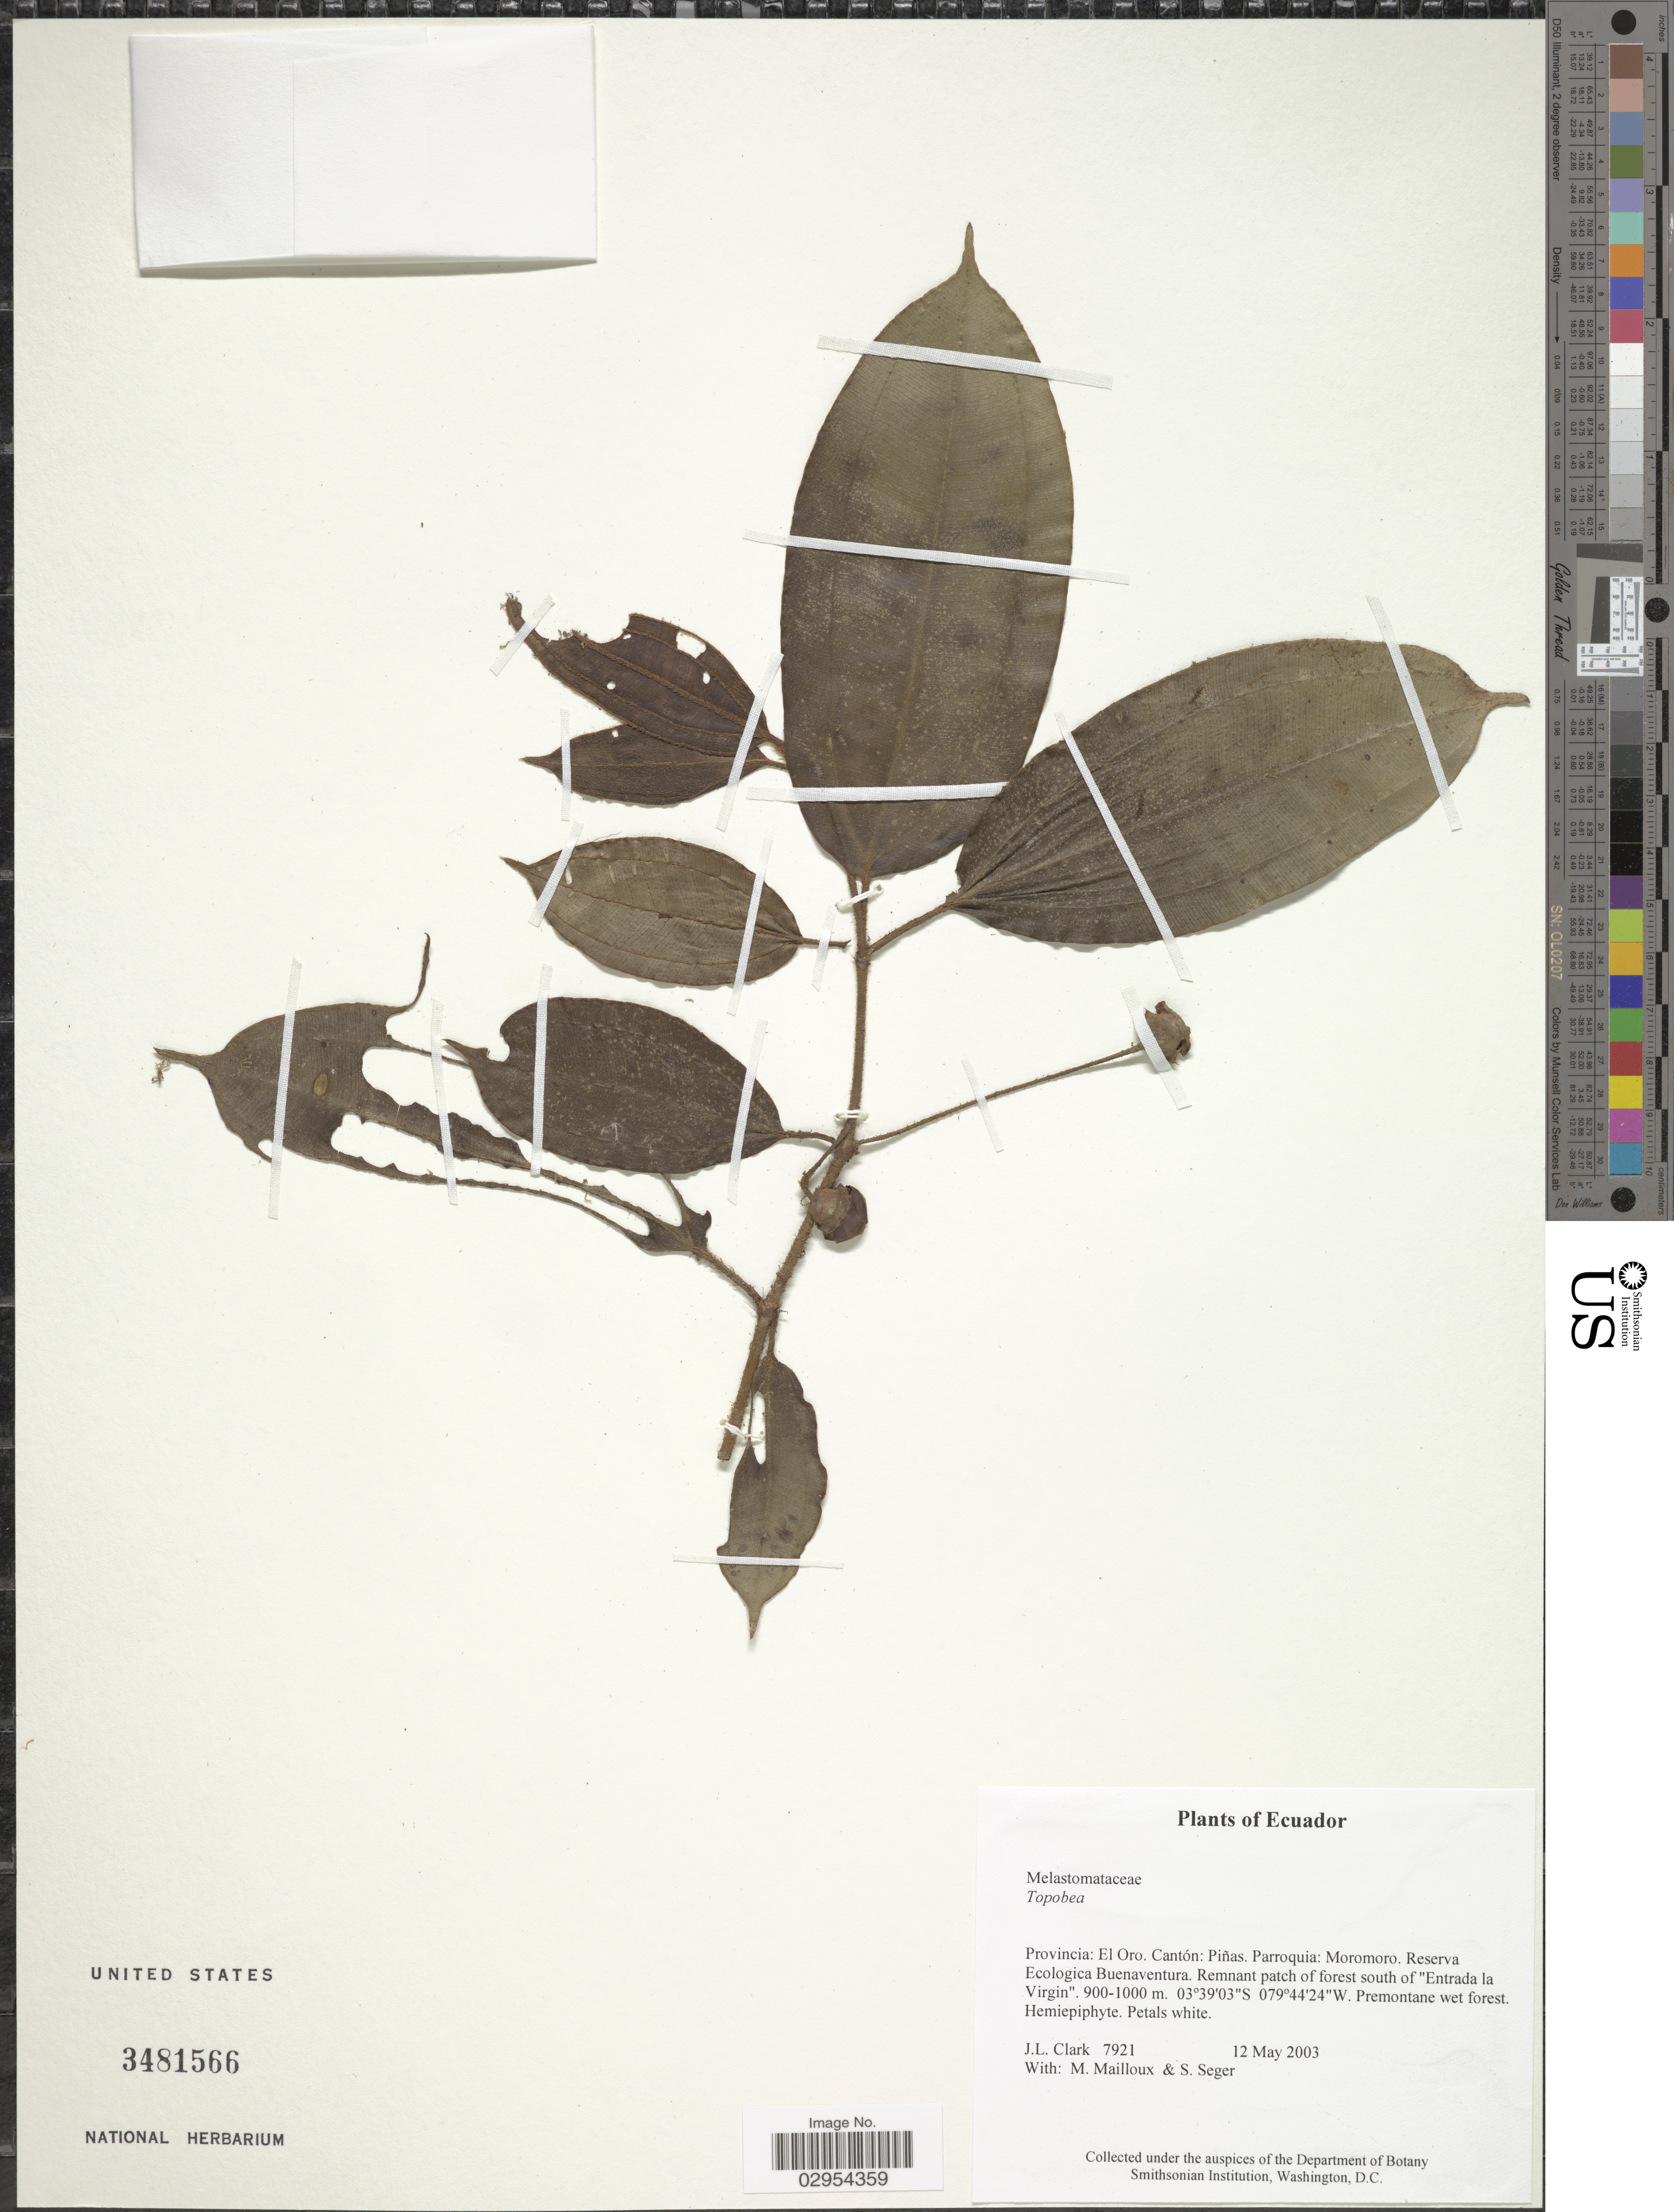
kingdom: Plantae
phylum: Tracheophyta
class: Magnoliopsida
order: Myrtales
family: Melastomataceae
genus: Topobea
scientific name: Topobea sp.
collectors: J. L. Clark, M. Mailloux & S. Seger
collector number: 7921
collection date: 2003-05-12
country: Ecuador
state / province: El Oro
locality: Cantón: Piñas, Parroquia: Moromoro. Reserva Ecologica Buenaventura. Remnant patch of forest south of "Entrada la Virgin".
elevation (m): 900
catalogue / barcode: US 3481566